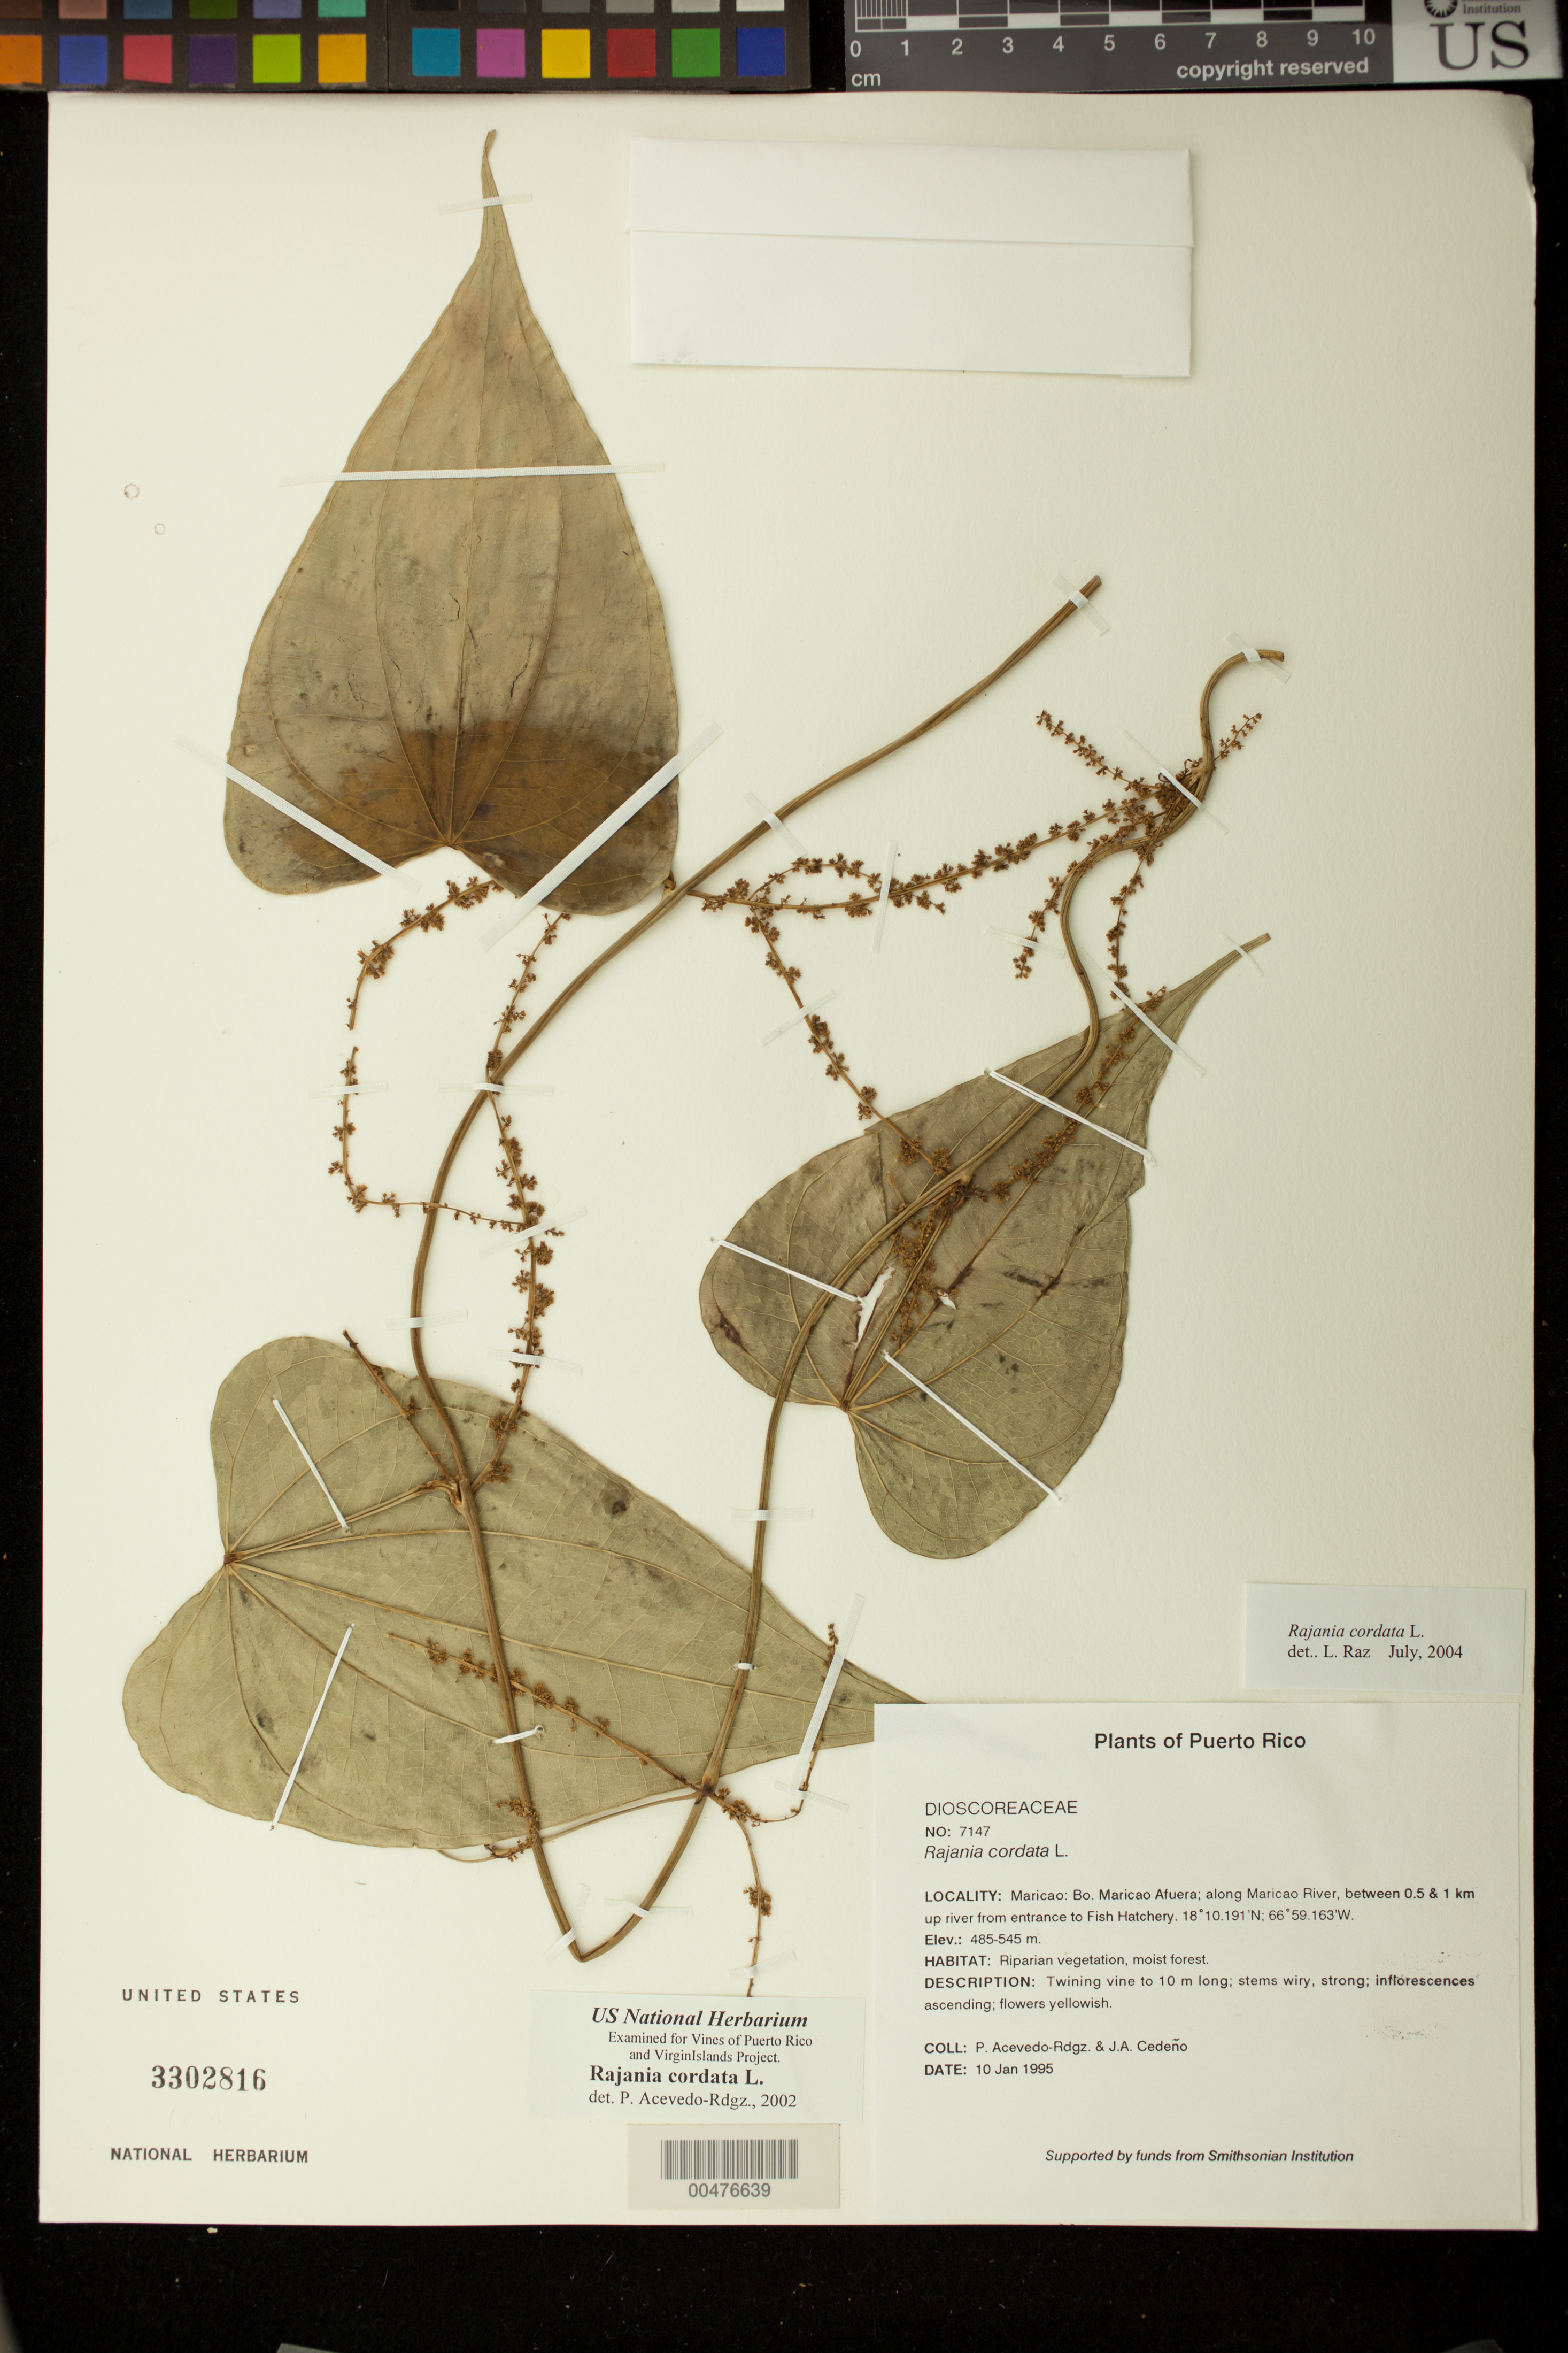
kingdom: Plantae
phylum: Tracheophyta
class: Liliopsida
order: Dioscoreales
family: Dioscoreaceae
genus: Dioscorea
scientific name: Dioscorea cordata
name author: (L.) Raz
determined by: Strong, M. T., (US), Smithsonian Institution - National Museum of Natural History (UNITED STATES)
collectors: P. Acevedo-Rodr. & J. A. Cedeño M.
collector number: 7147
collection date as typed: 10 Jan 1995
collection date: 1995-01-10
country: Puerto Rico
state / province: Maricao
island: Puerto Rico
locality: Maricao: Bo. Maricao Afuera; along Maricao River, between 0.5 & 1 km up river from entrance to Fish Hatchery.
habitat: Riparian vegetation, moist forest.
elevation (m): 485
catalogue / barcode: US 3302816